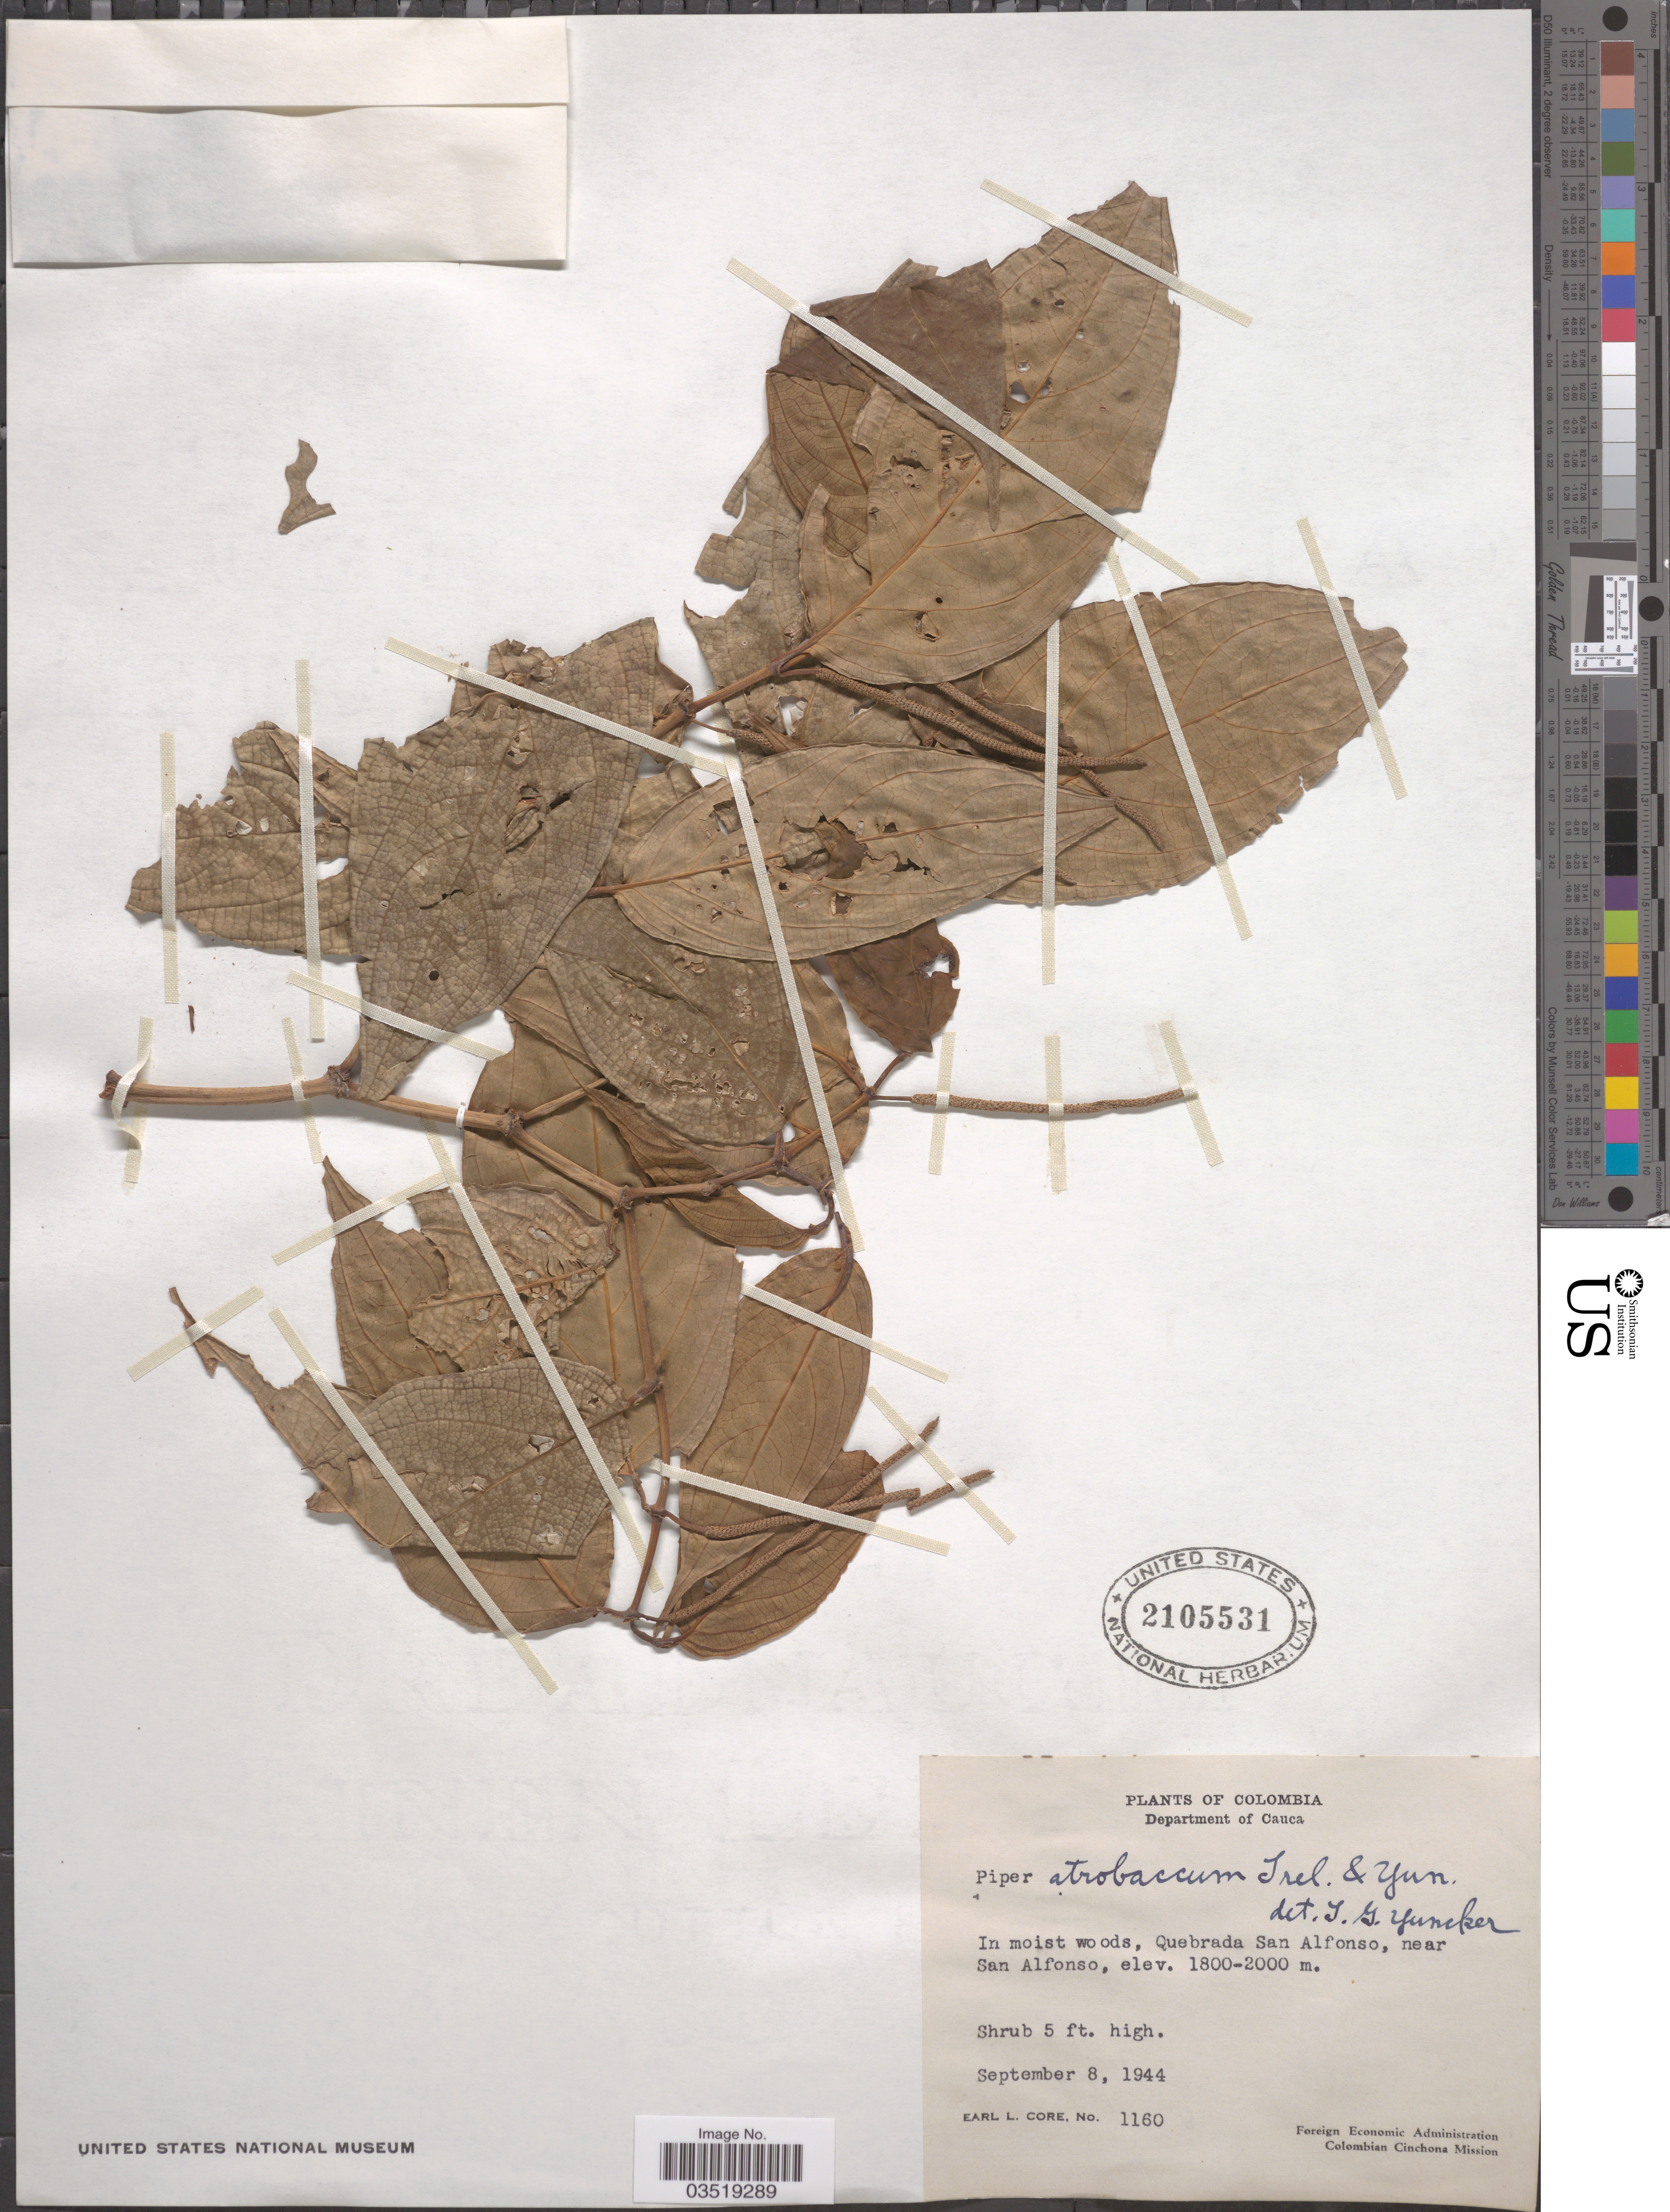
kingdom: Plantae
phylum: Tracheophyta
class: Magnoliopsida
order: Piperales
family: Piperaceae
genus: Piper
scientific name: Piper atrobaccum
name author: Trel. & Yunck.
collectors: E. L. Core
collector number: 1160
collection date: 1944-09-08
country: Colombia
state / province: Cauca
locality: Department of Cauca. Quebrada San Alfonso, near San Alfonso.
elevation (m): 1800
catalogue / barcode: US 2105531